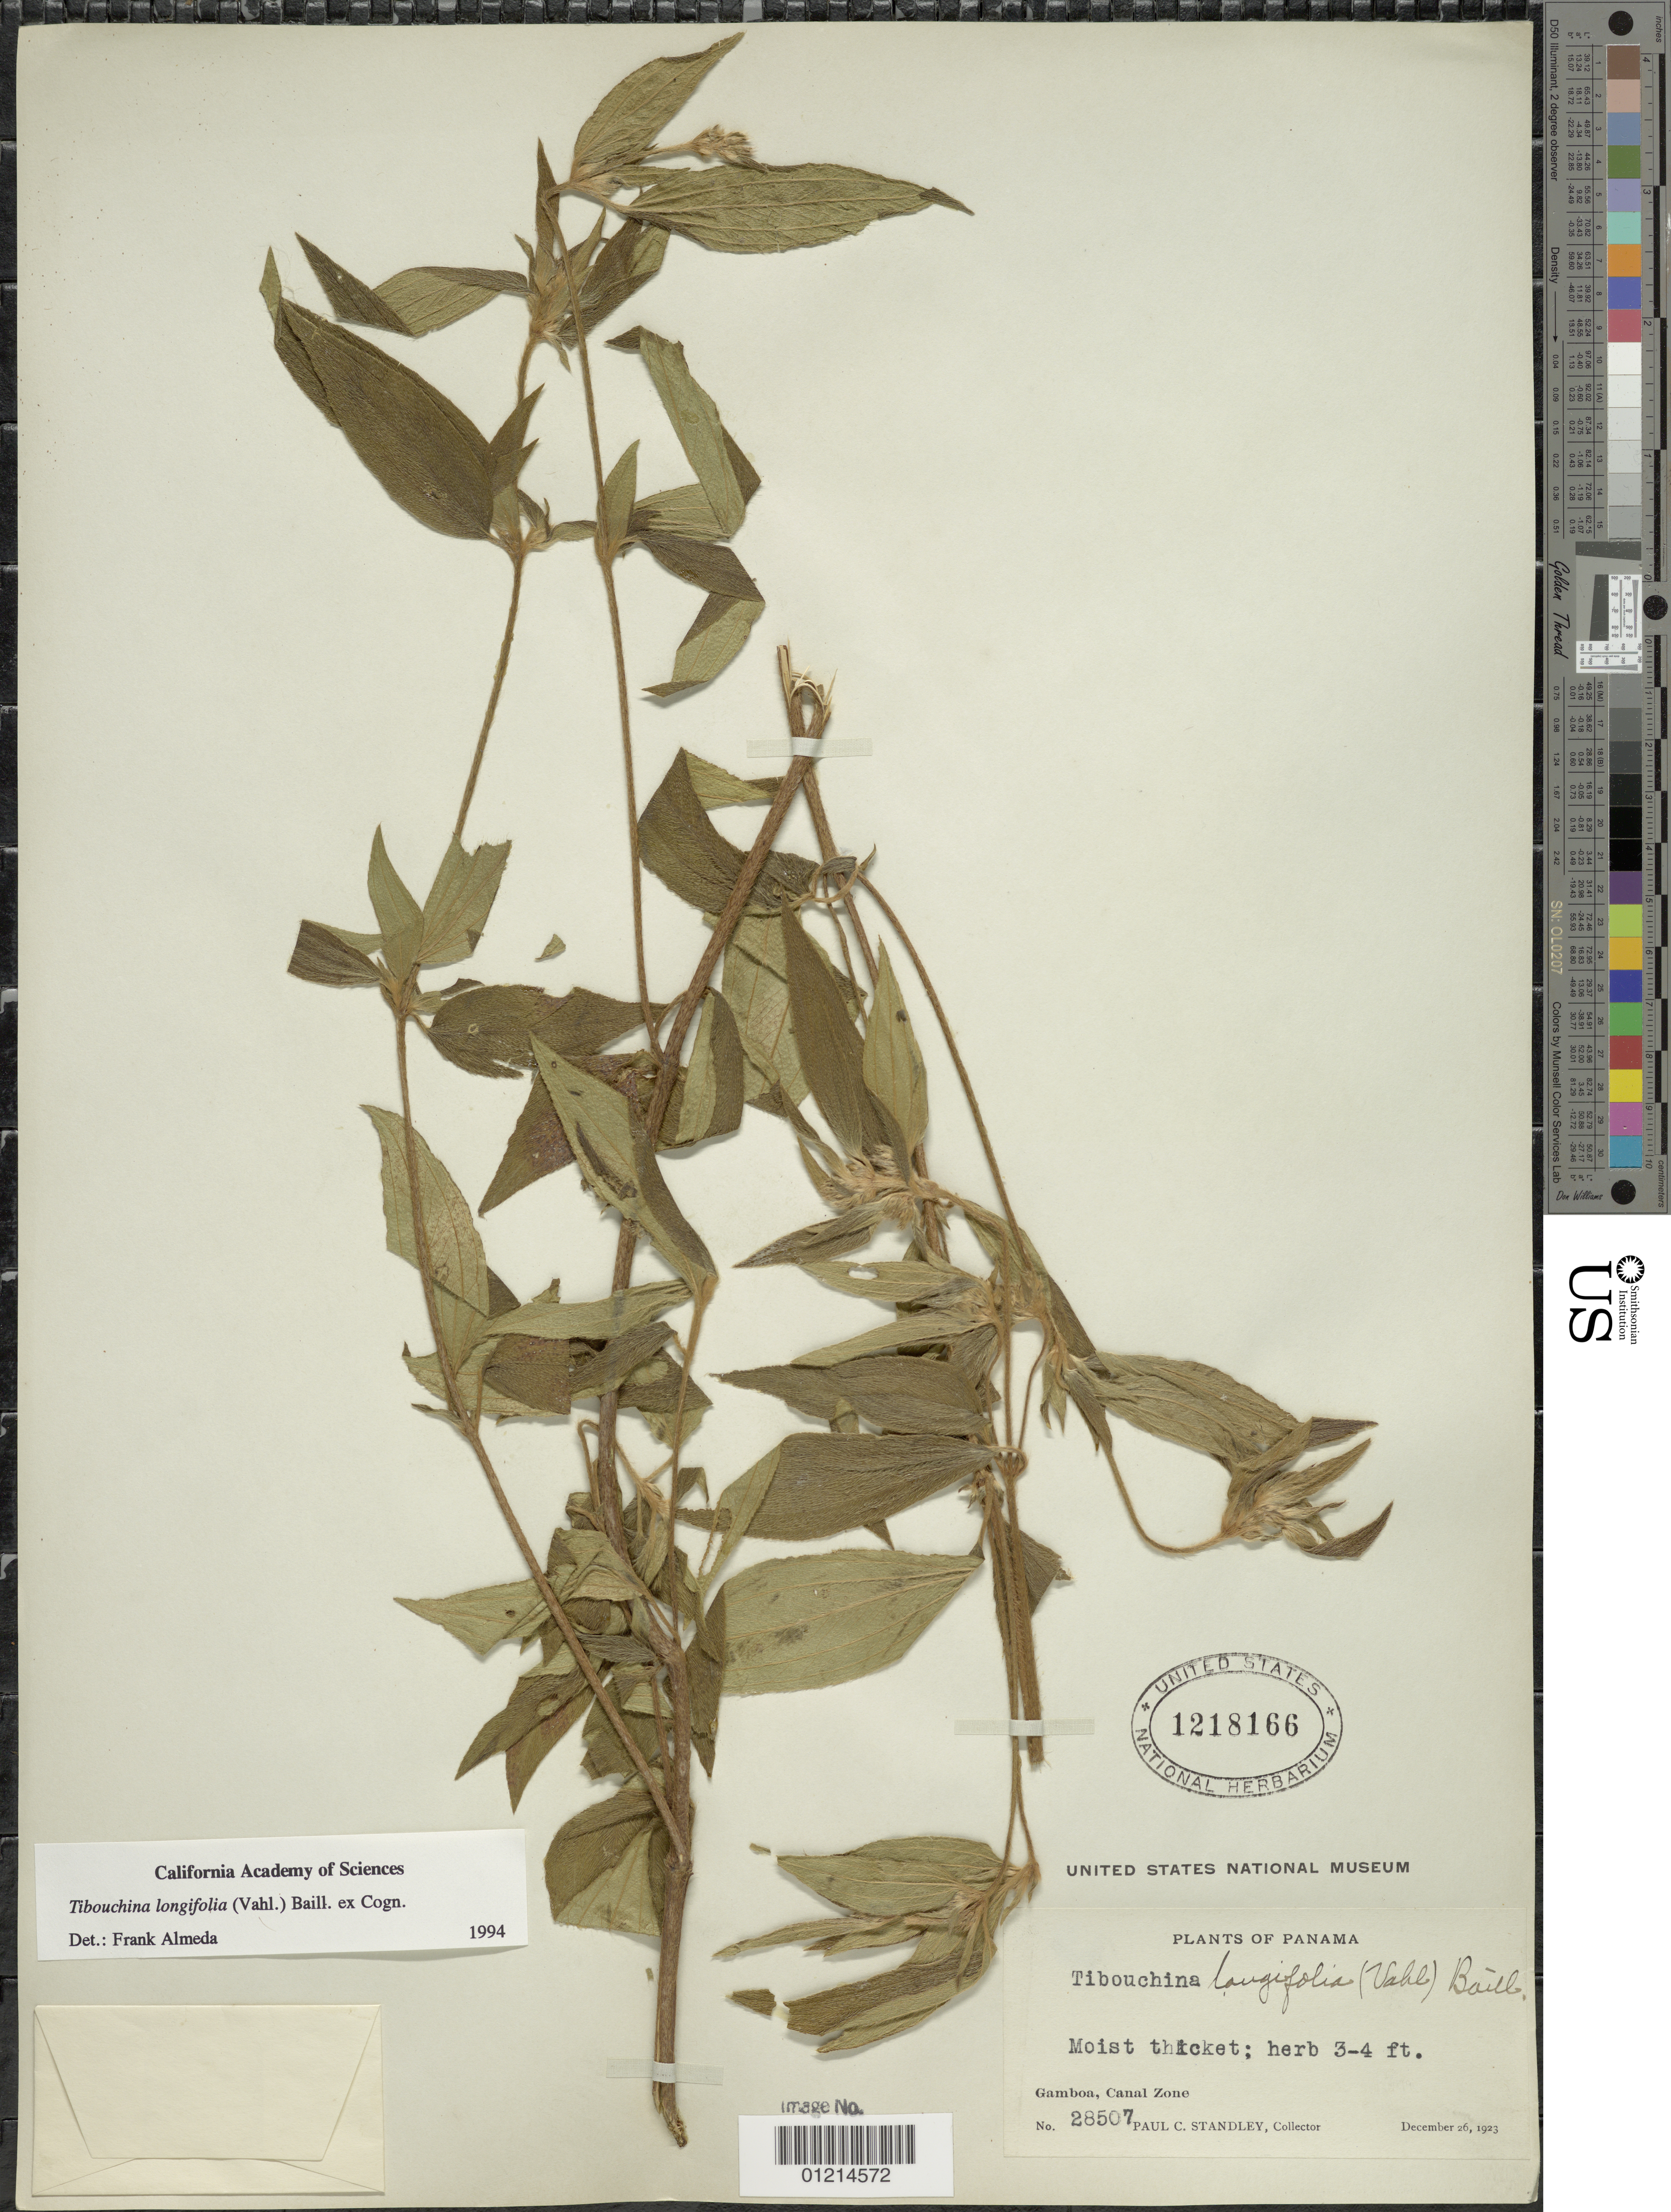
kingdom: Plantae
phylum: Tracheophyta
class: Magnoliopsida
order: Myrtales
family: Melastomataceae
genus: Chaetogastra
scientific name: Chaetogastra longifolia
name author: (Vahl) DC.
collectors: P. C. Standley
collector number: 28507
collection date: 1923-12-26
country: Panama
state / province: Colón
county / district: Canal Zone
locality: Gamboa.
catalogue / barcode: US 1218166